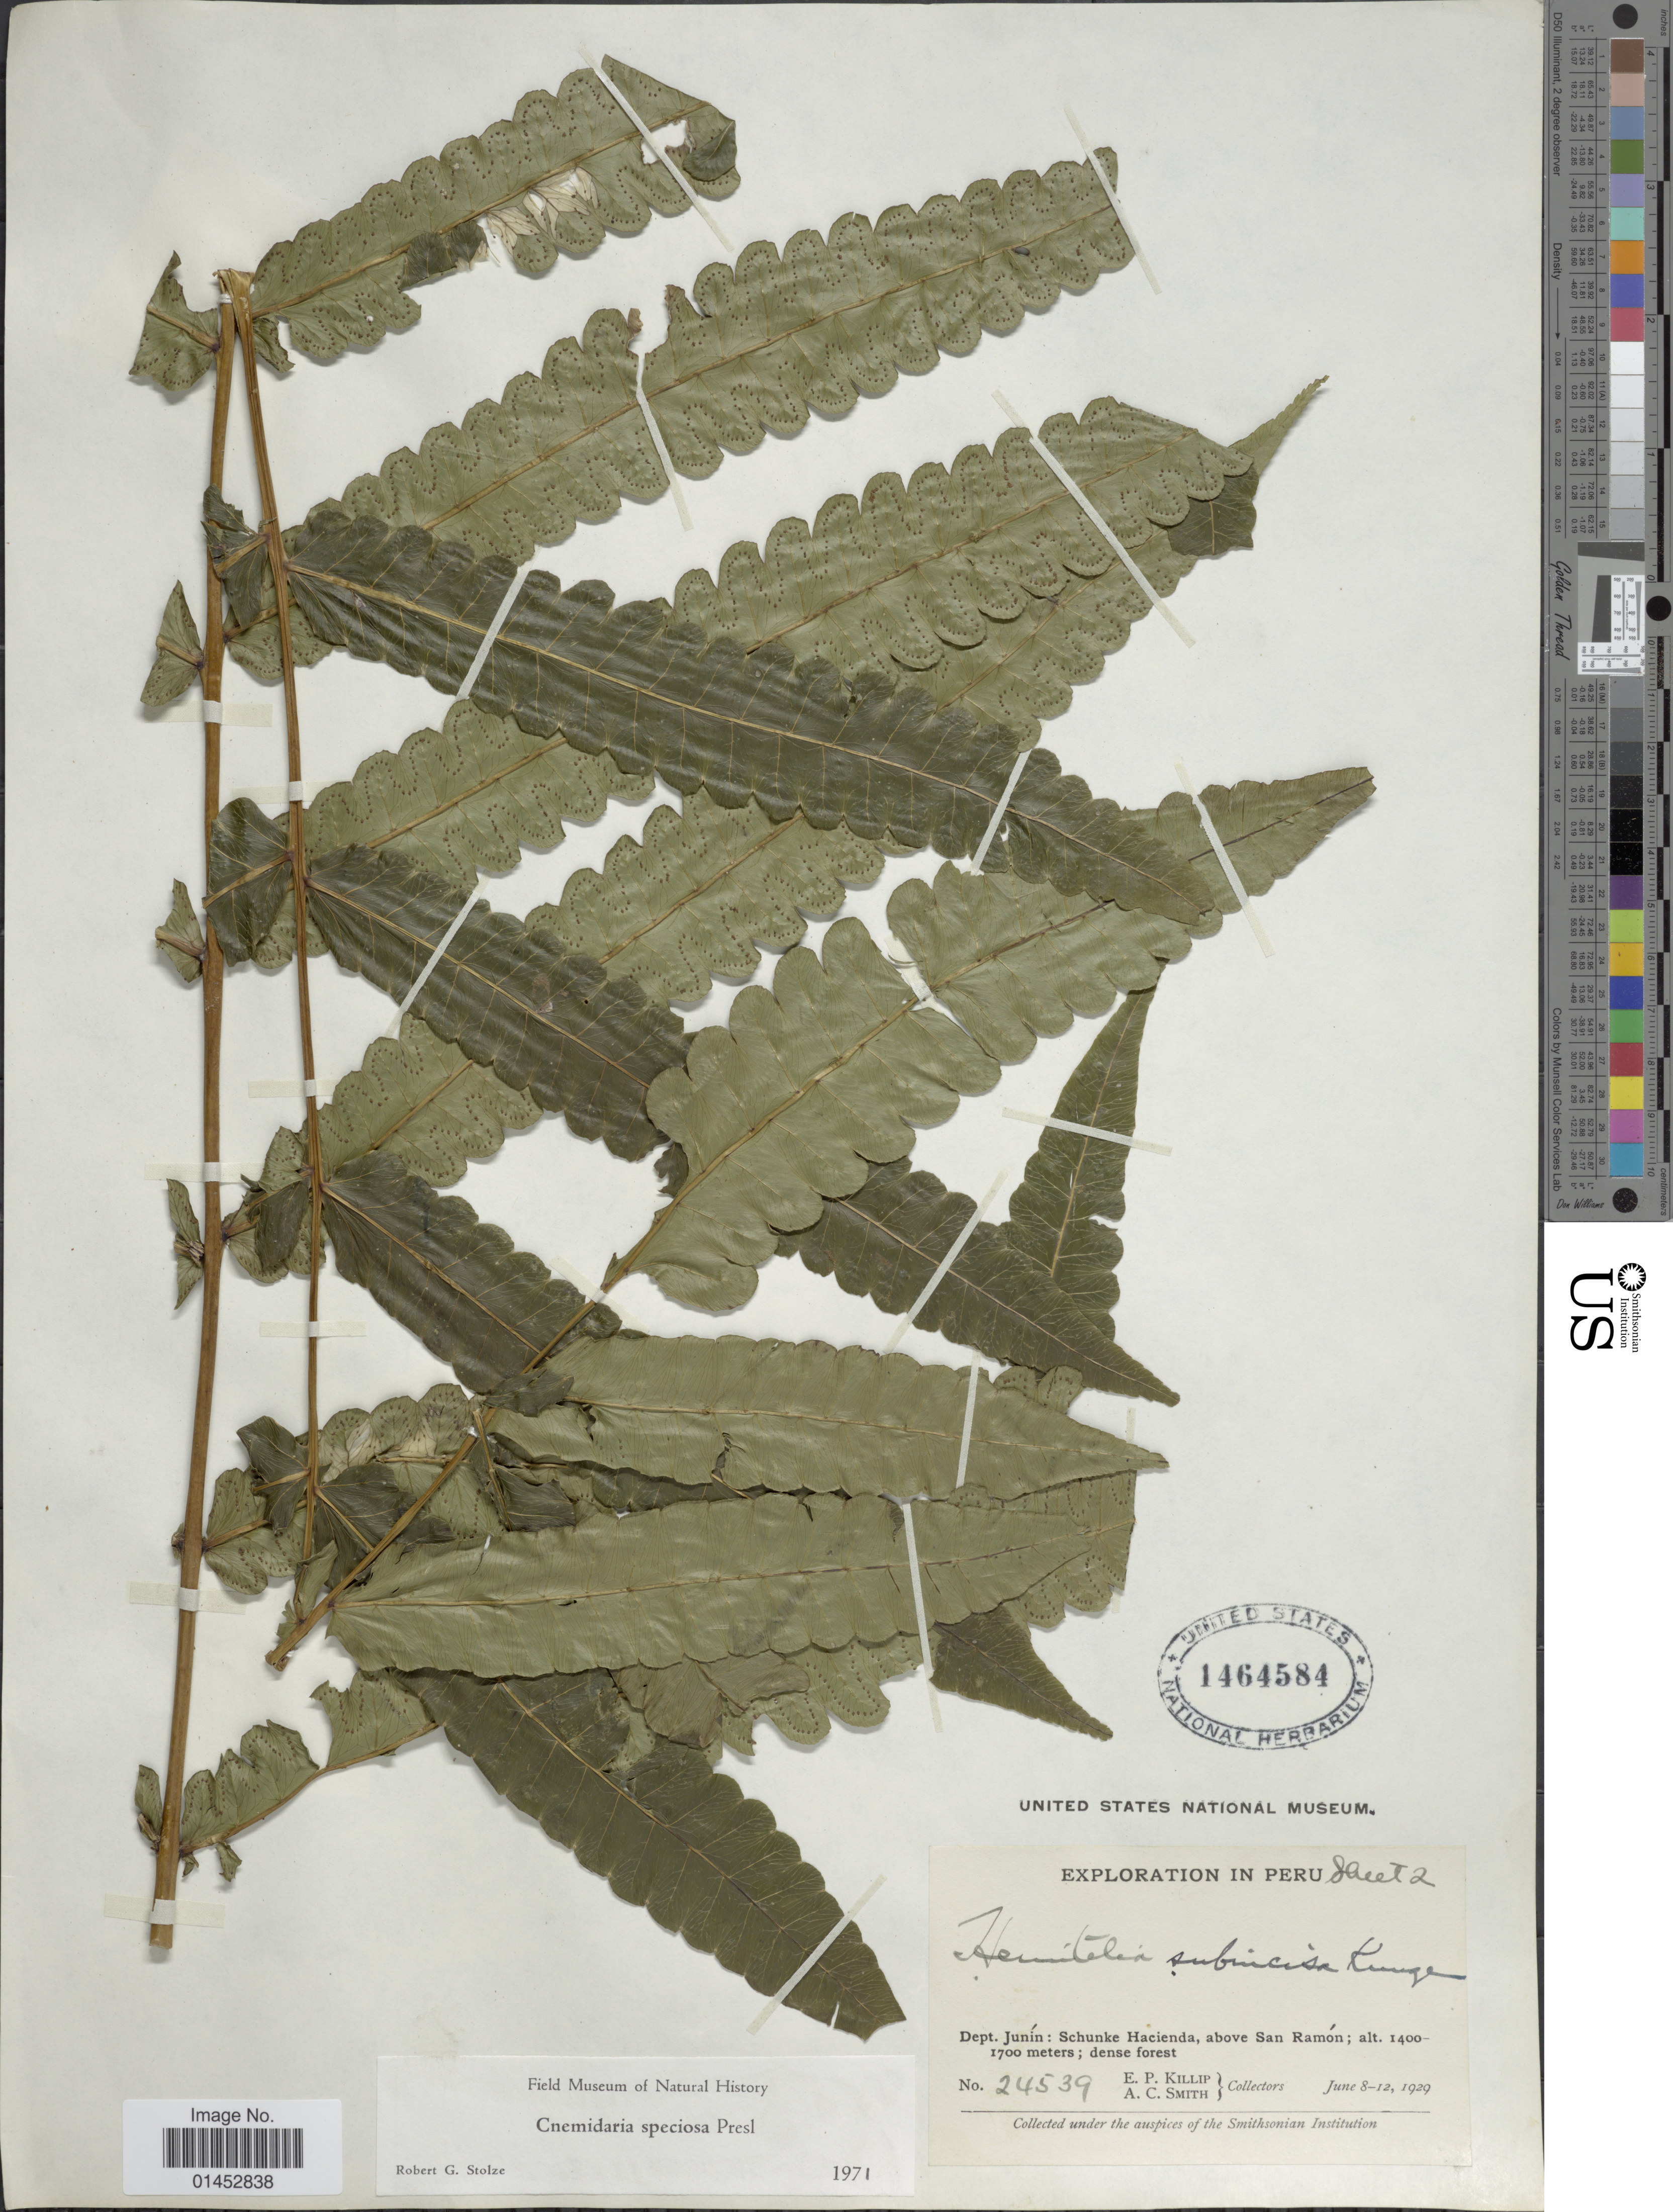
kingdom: Plantae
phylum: Tracheophyta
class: Polypodiopsida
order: Cyatheales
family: Cyatheaceae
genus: Cyathea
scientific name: Cyathea speciosa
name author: Humb. & Bonpl. ex Willd.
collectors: E. P. Killip & A. C. Smith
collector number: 24539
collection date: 1929-06-08/1929-06-12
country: Peru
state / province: Junín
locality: Dept. Junín: Schunke Hacienda, above San Ramón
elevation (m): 1400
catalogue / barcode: US 1464584